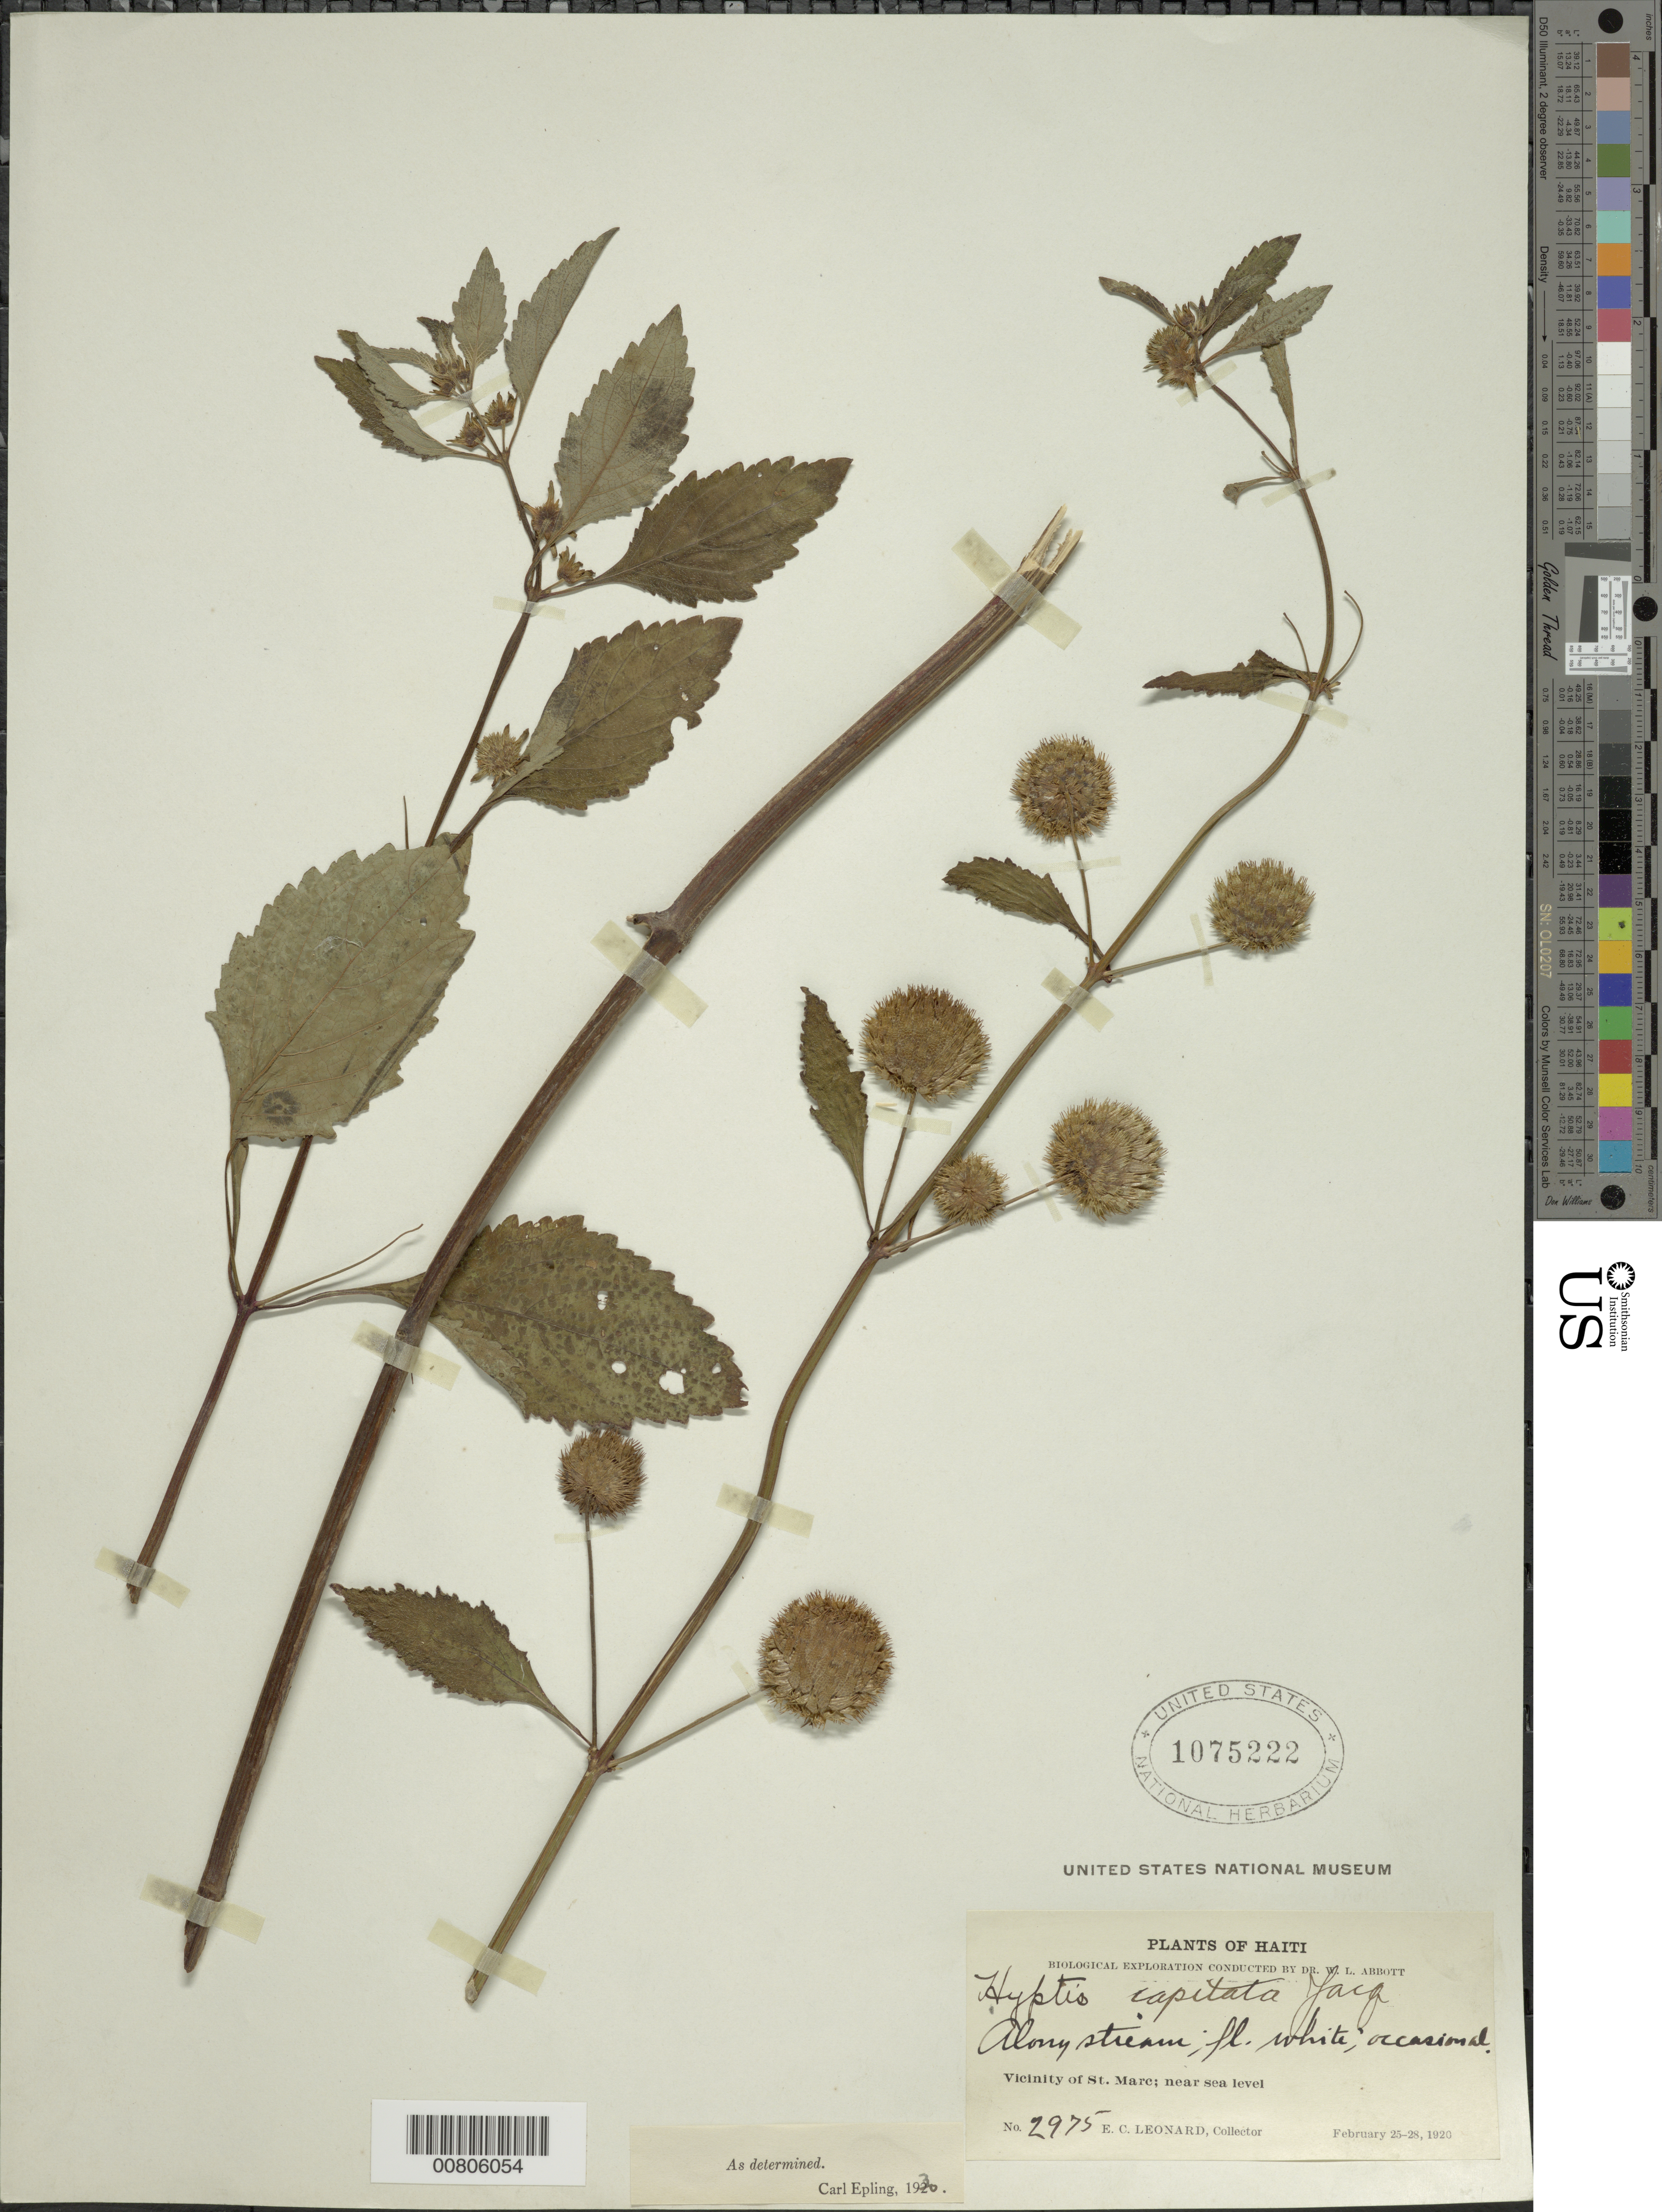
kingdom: Plantae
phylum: Tracheophyta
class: Magnoliopsida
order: Lamiales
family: Lamiaceae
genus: Hyptis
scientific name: Hyptis capitata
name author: Jacq.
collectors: E. C. Leonard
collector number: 2975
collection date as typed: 25 Feb 1920 to 28 Feb 1920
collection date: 1920-02-25/1920-02-28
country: Haiti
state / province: Artibonite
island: Hispaniola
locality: Vicinity of St. Marc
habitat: Along stream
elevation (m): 0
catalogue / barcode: US 1075222